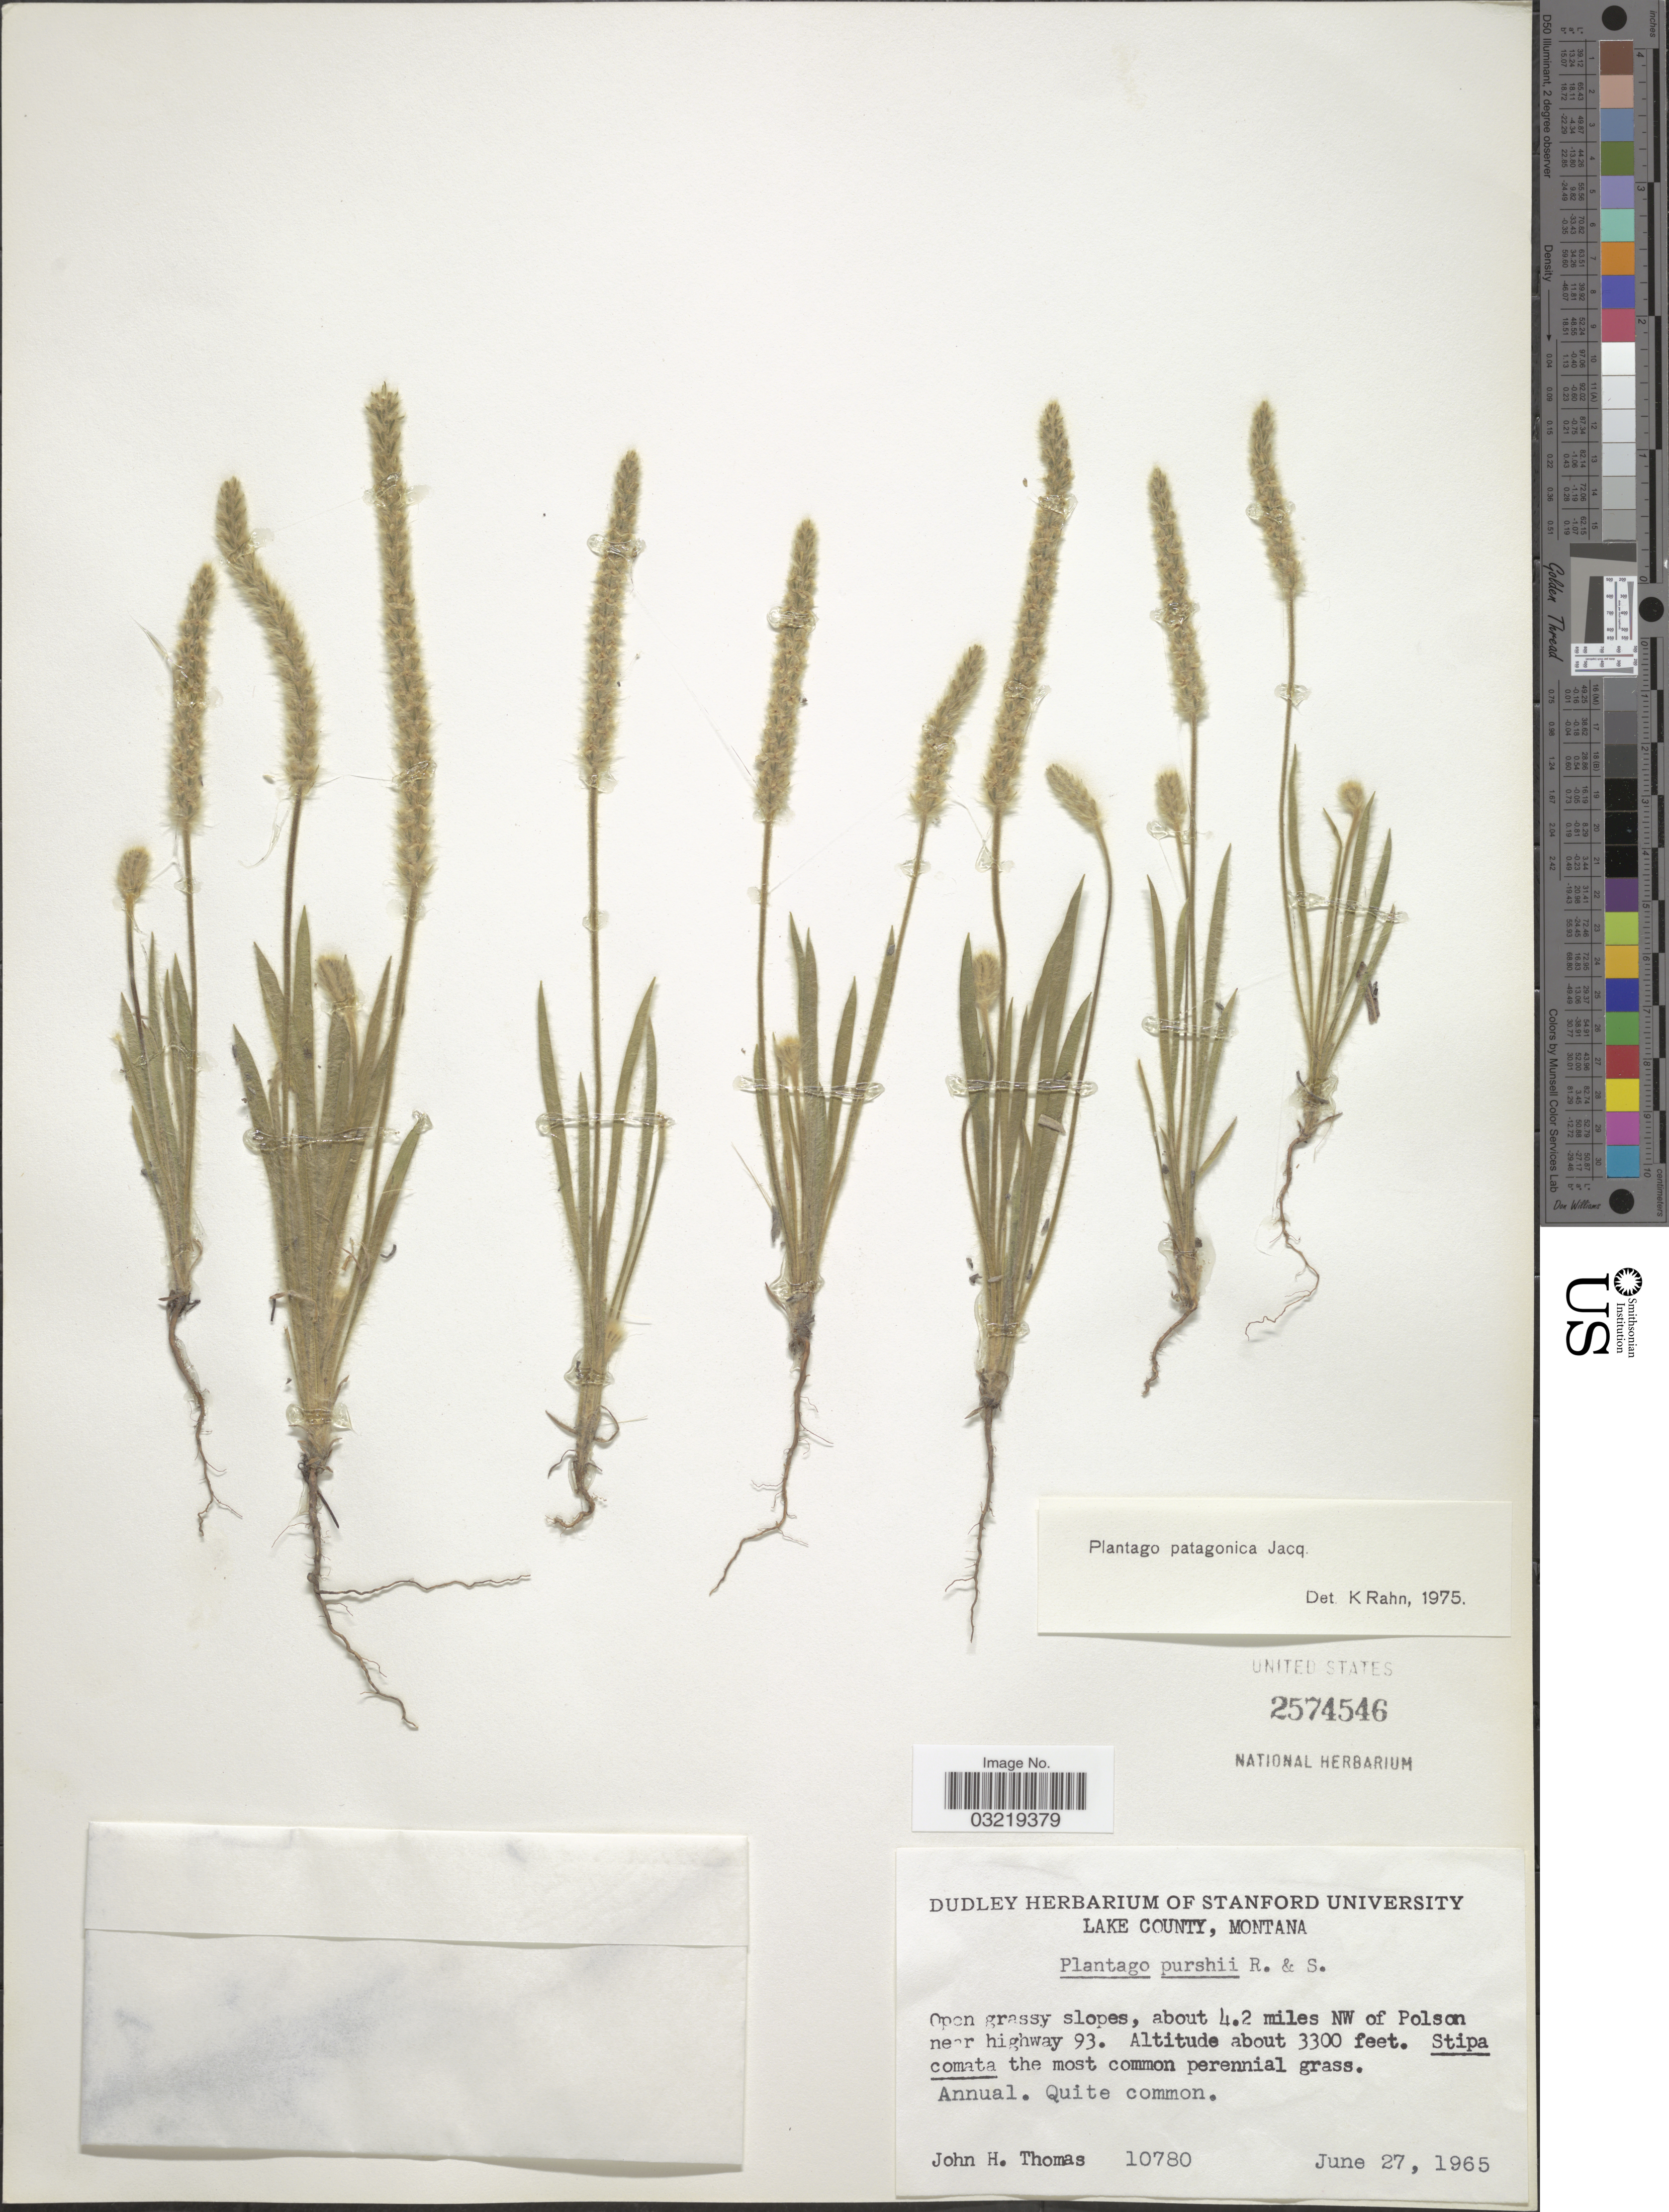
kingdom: Plantae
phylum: Tracheophyta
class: Magnoliopsida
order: Lamiales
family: Plantaginaceae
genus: Plantago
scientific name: Plantago patagonica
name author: Jacq.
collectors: J. H. Thomas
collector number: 10780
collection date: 1965-06-27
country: United States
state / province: Montana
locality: Lake County. About 4.2 miles NW of Polson near highway 93.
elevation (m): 1006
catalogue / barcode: US 2574546